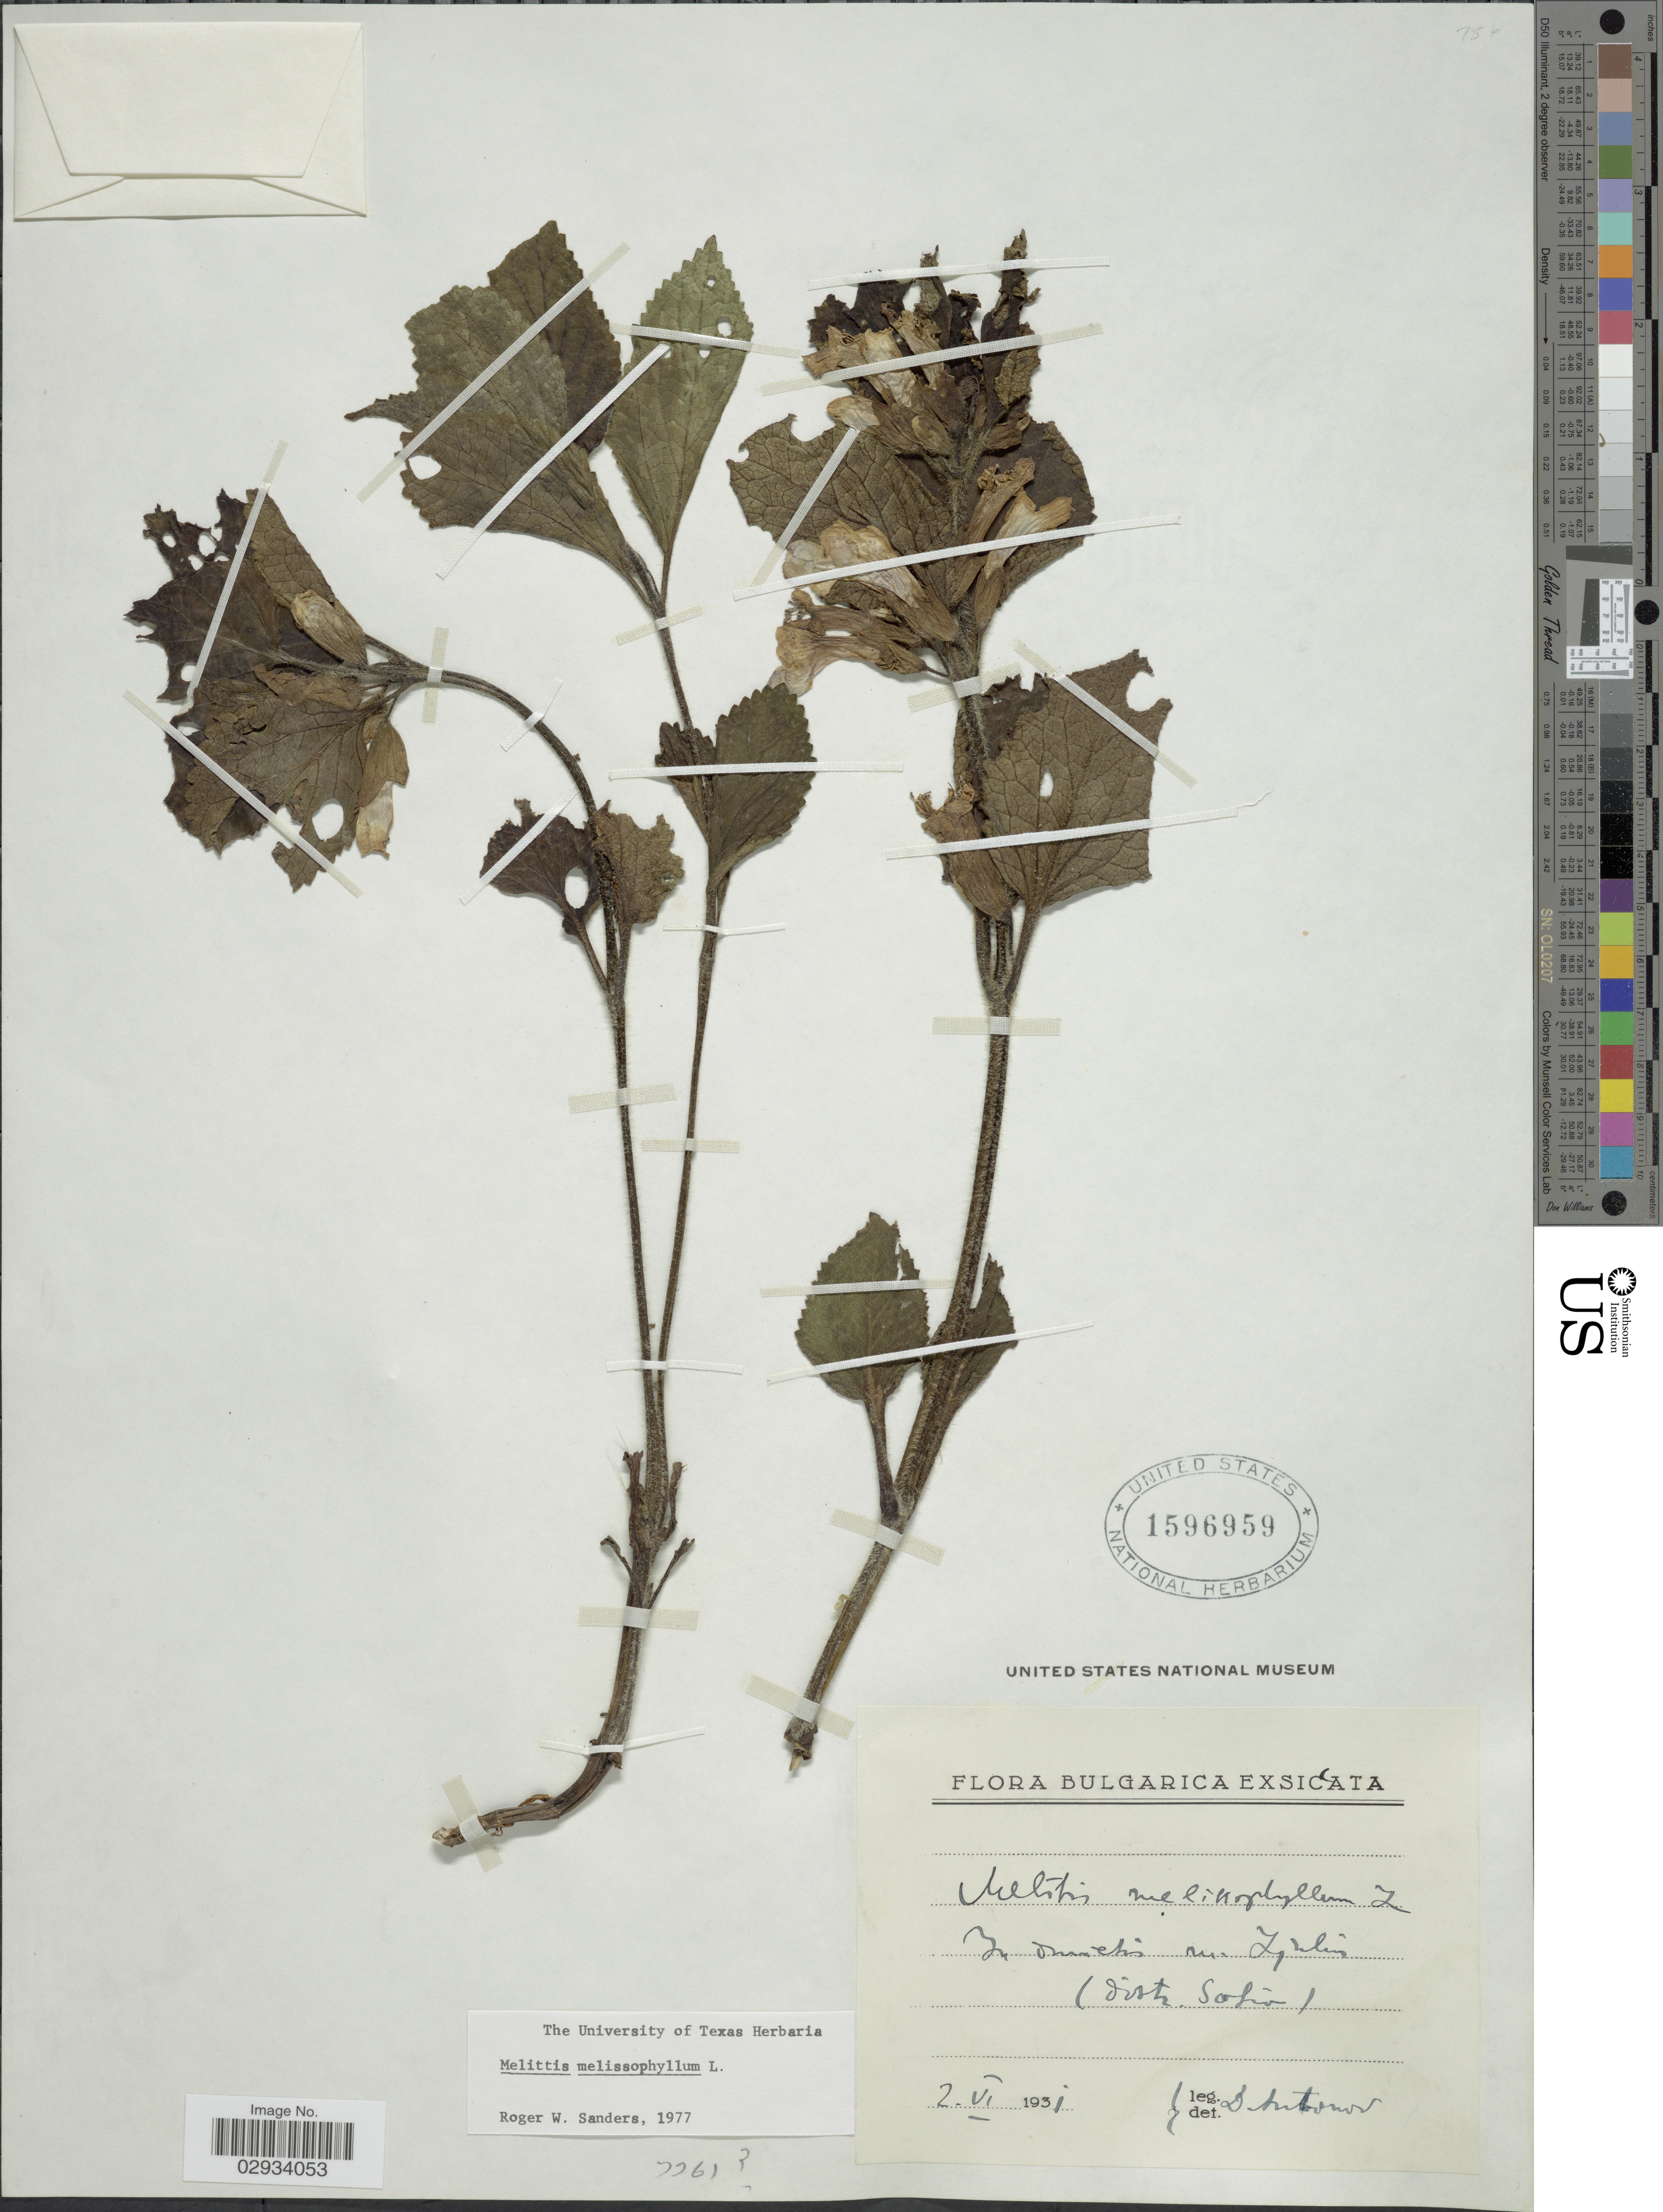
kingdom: Plantae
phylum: Tracheophyta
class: Magnoliopsida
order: Lamiales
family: Lamiaceae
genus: Melittis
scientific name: Melittis melissophyllum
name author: L.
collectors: D. Sutrouw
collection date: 1931-06-02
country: Bulgaria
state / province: Sofia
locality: In omnetis en Zeplin (distr. Sofia).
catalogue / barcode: US 1596959